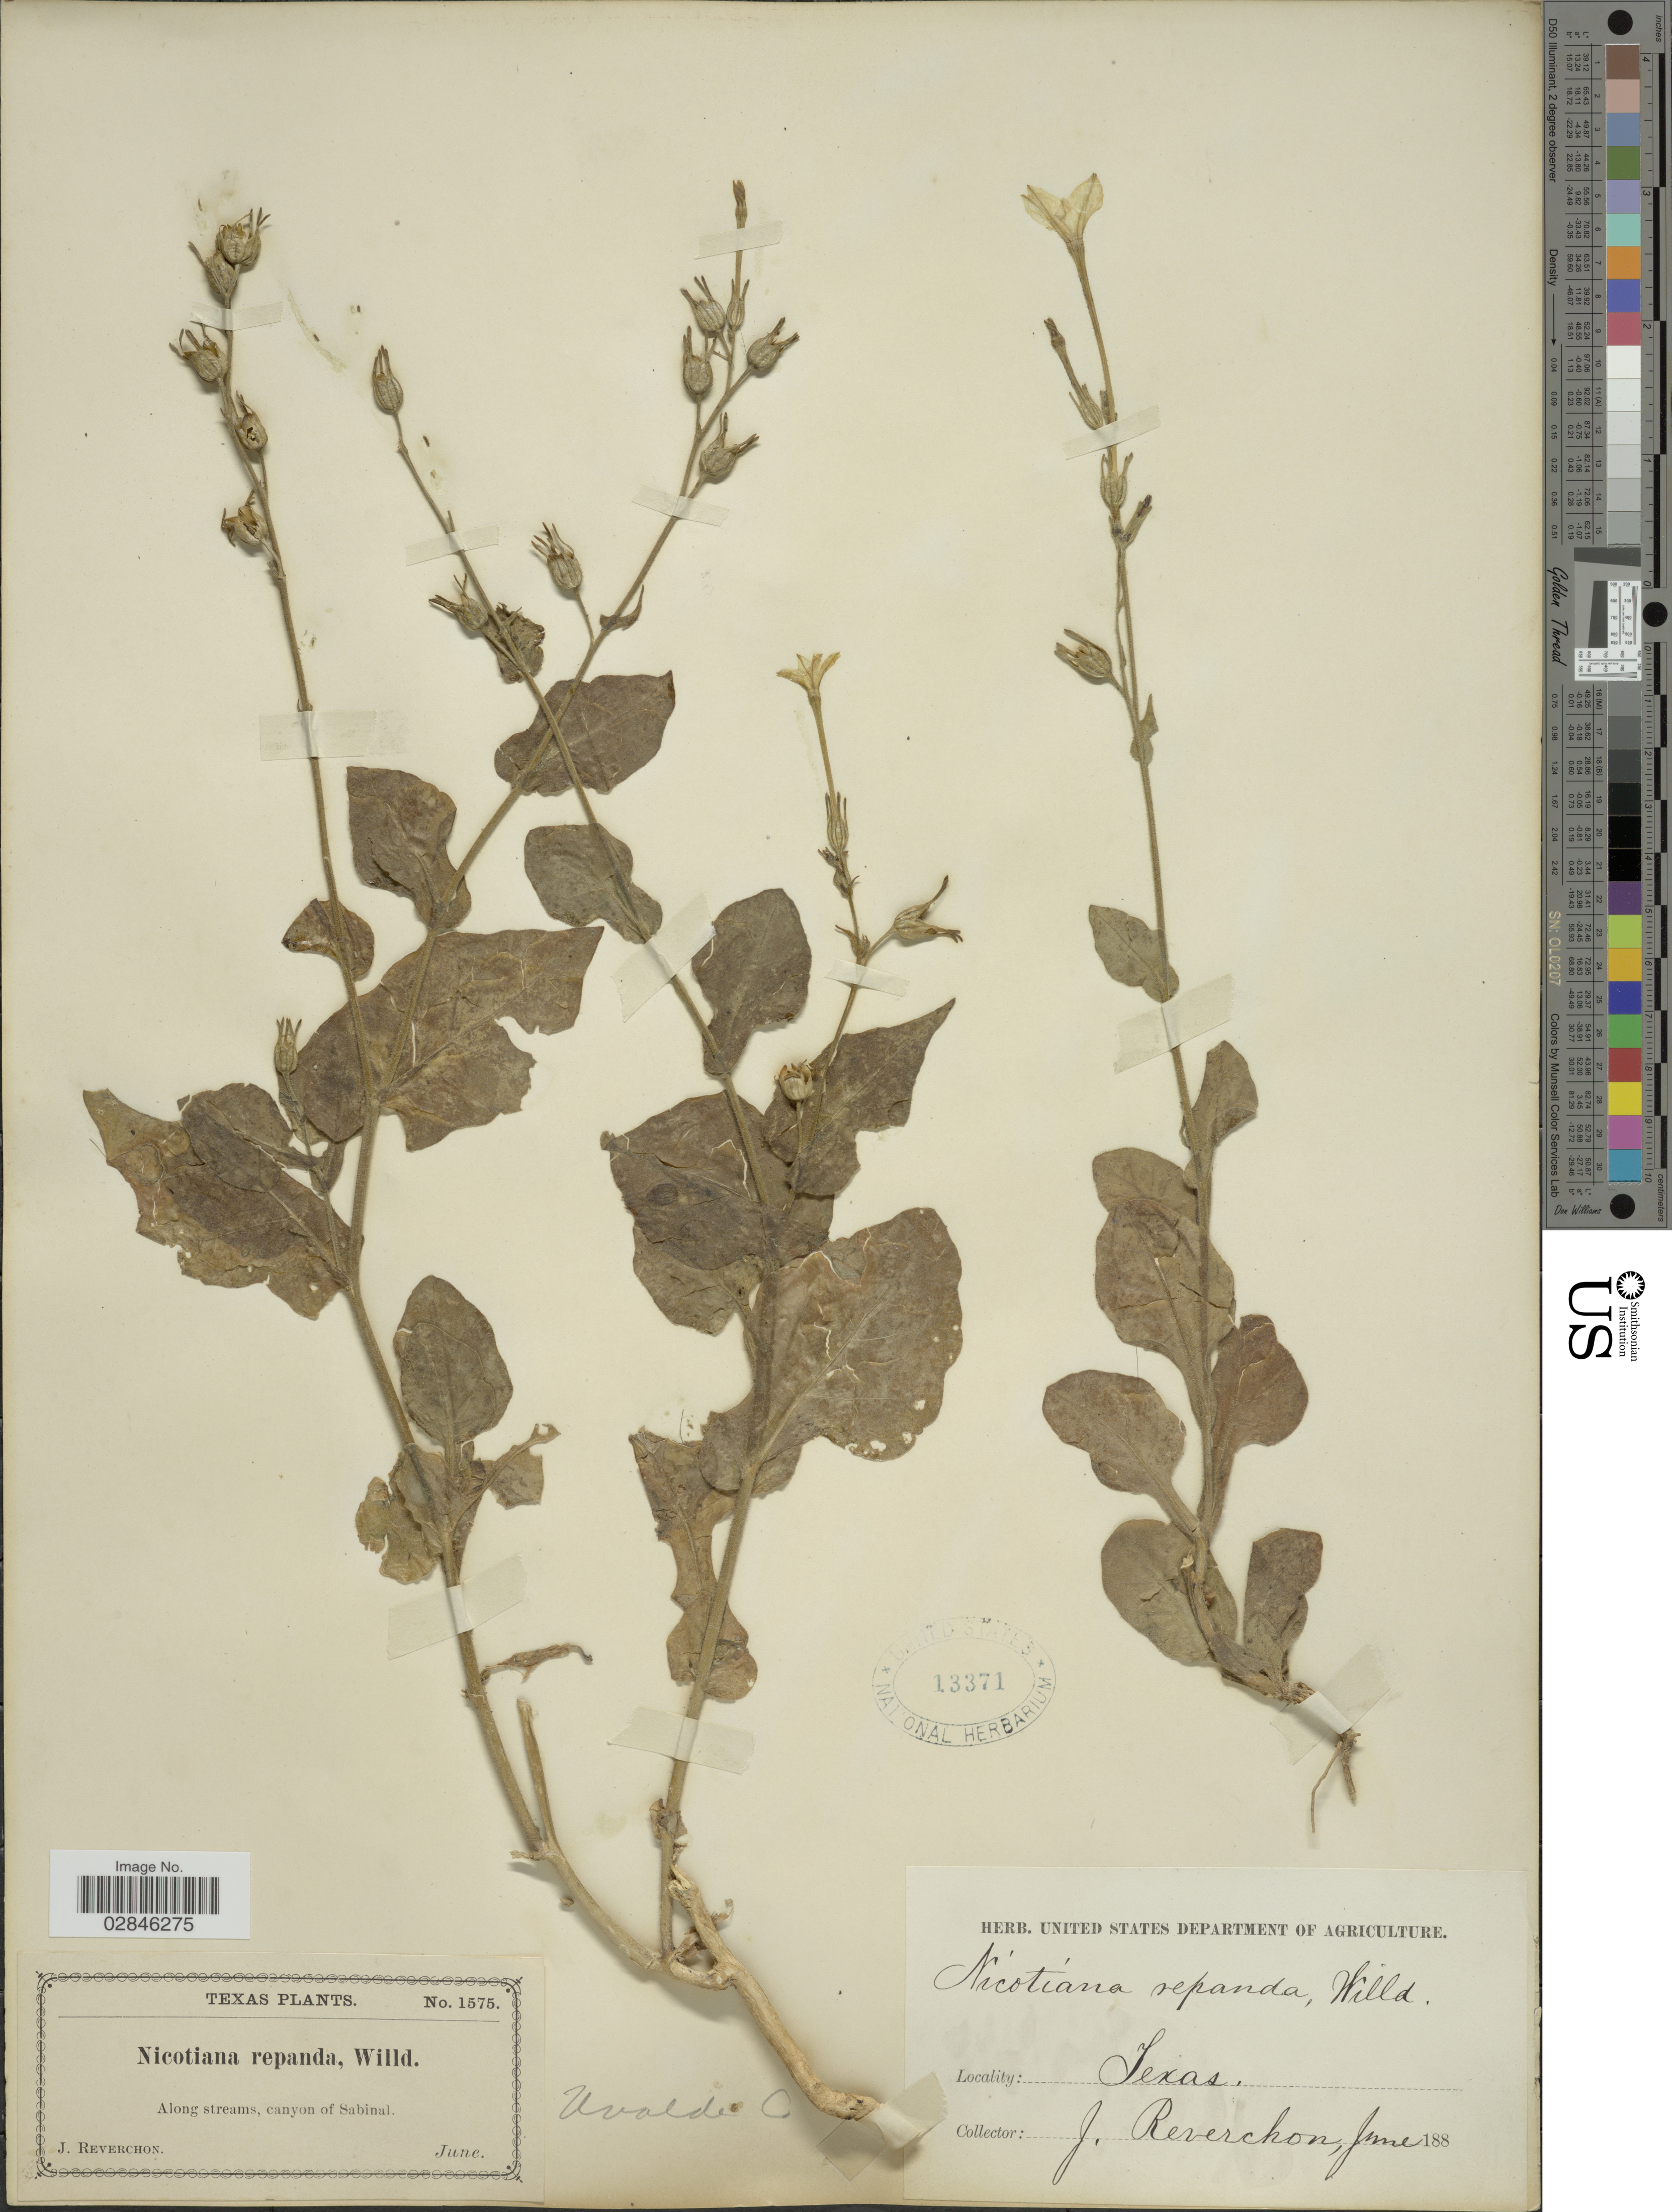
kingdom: Plantae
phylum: Tracheophyta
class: Magnoliopsida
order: Solanales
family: Solanaceae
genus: Nicotiana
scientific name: Nicotiana repanda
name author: Willd. ex Lehm.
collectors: J. Reverchon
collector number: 1575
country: United States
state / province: Texas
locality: Along streams, canyon of Sabinal. Uvalde Co.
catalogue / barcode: US 13371